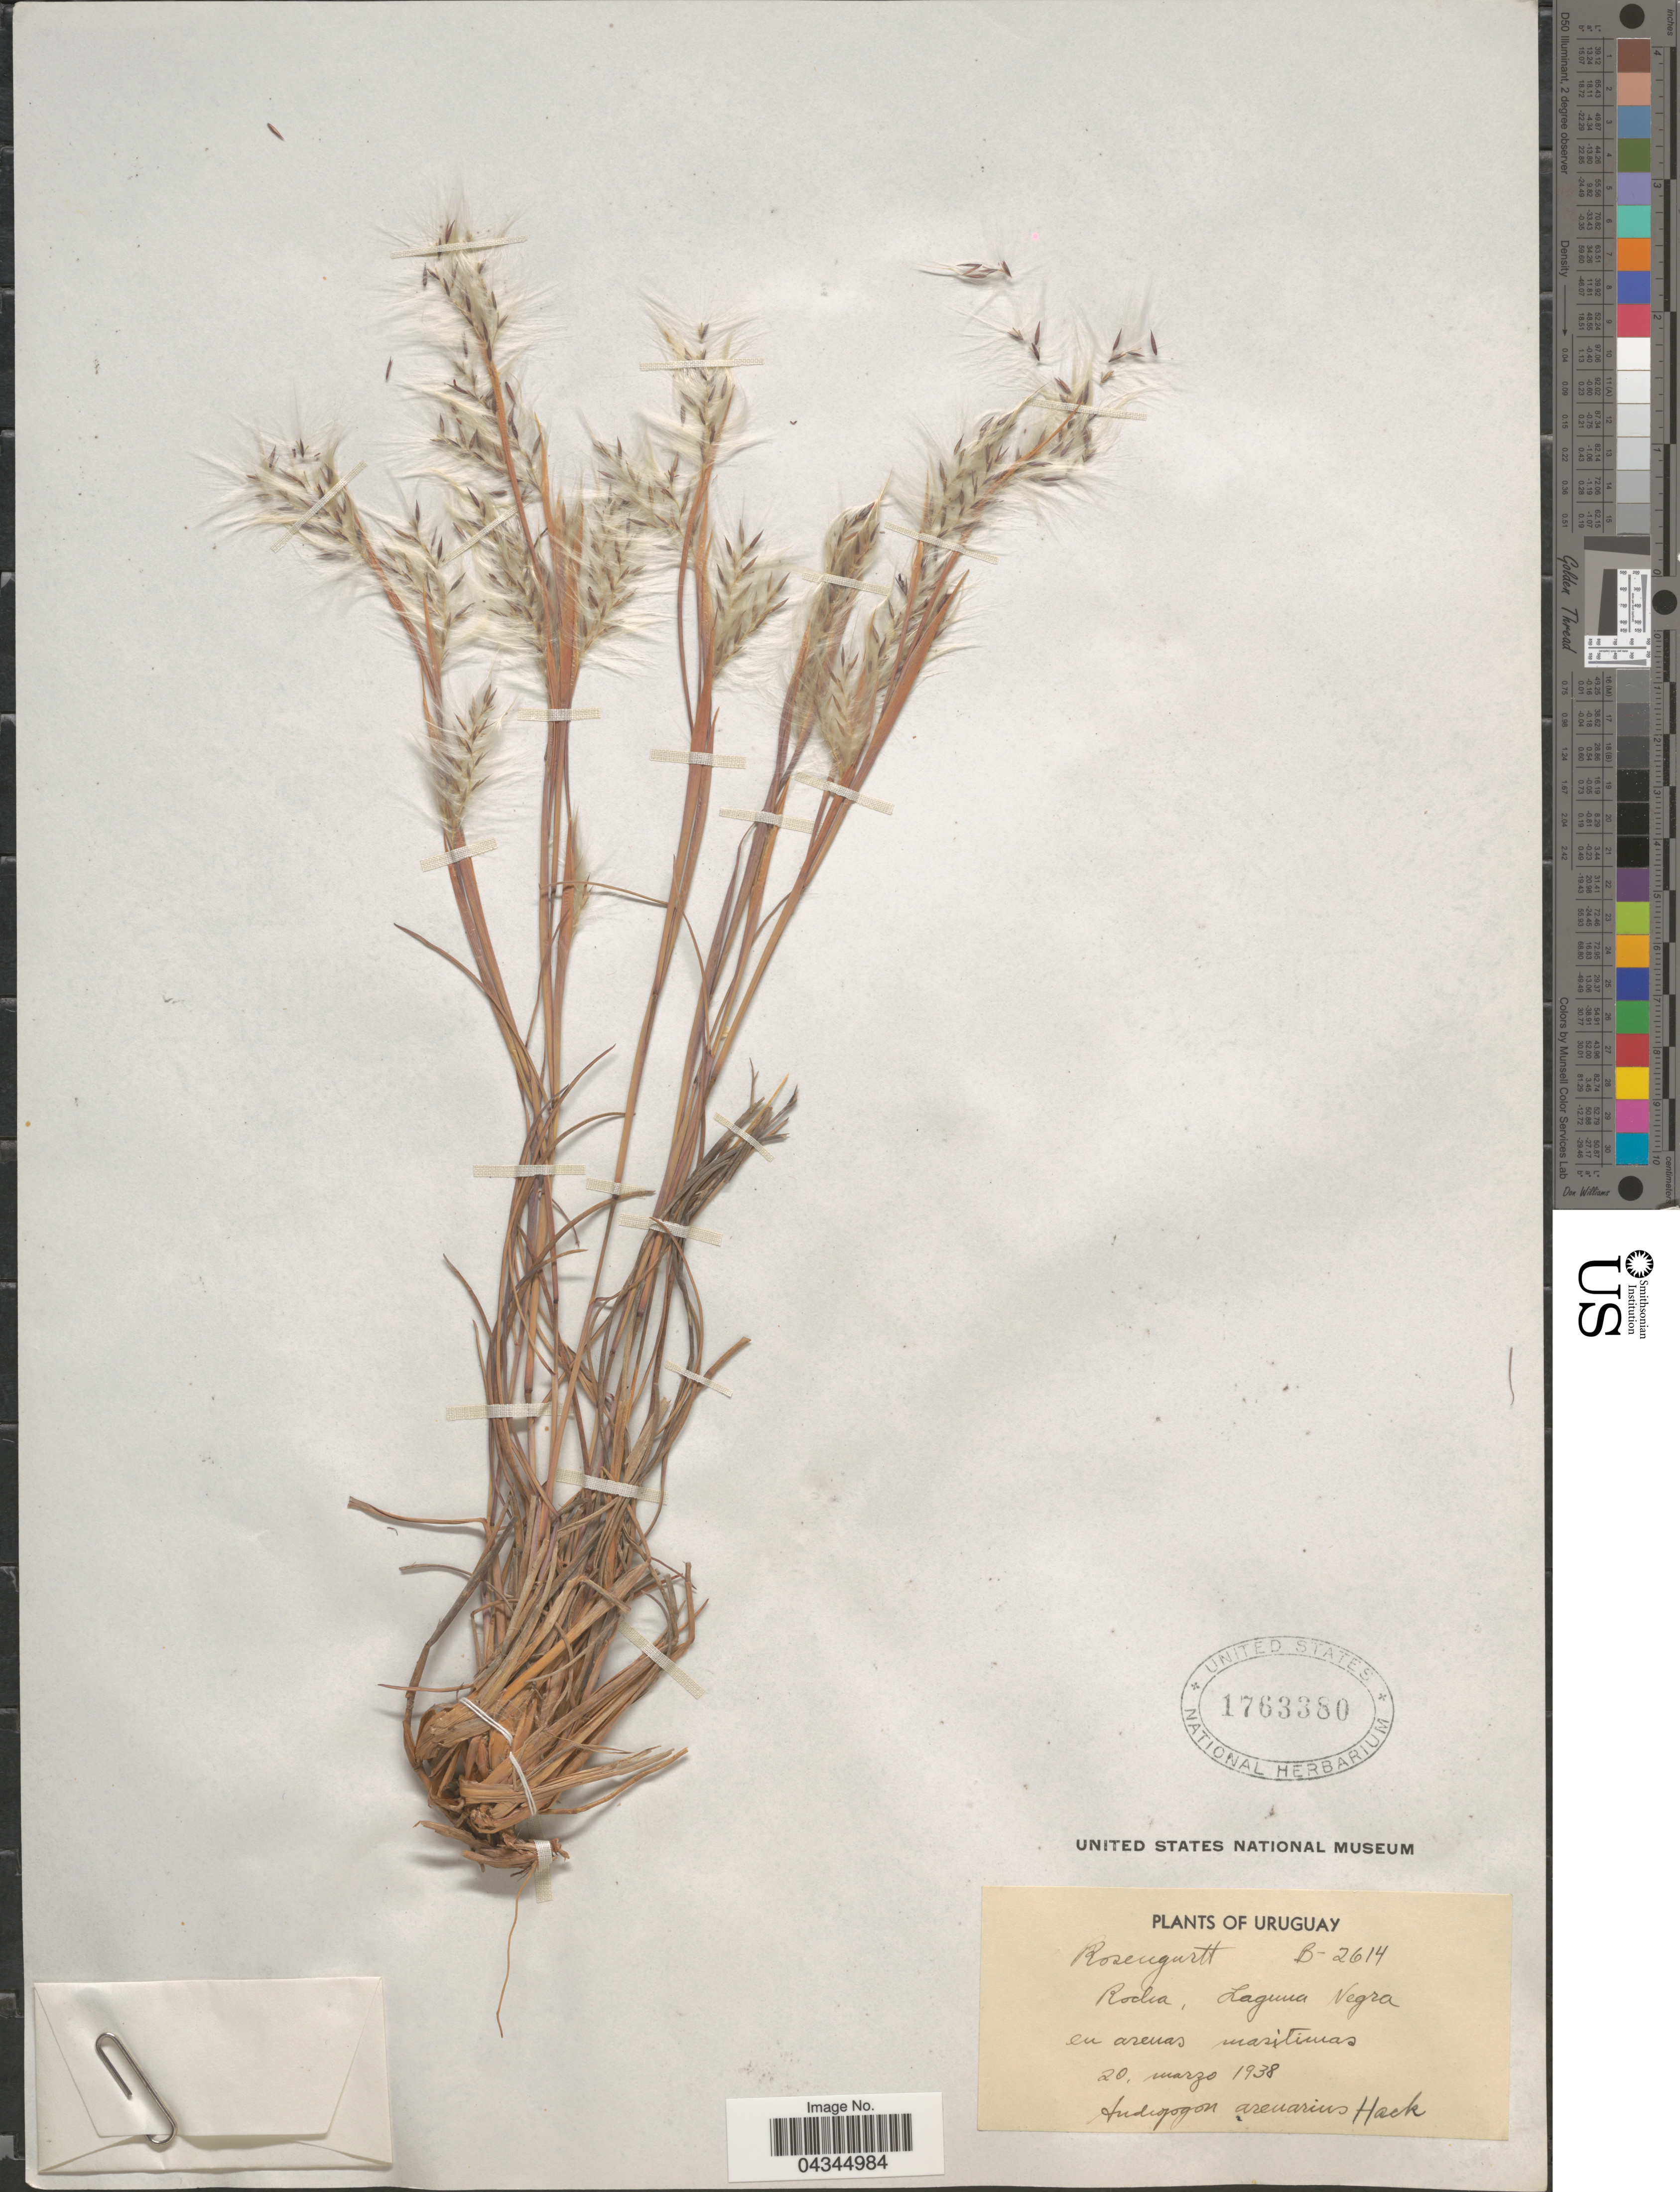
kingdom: Plantae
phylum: Tracheophyta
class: Liliopsida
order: Poales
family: Poaceae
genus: Andropogon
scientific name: Andropogon arenarius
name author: Hack.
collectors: Rosengurtt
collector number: B-2614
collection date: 1938-03-20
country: Uruguay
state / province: Rocha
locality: Laguna Negra.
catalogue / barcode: US 1763380